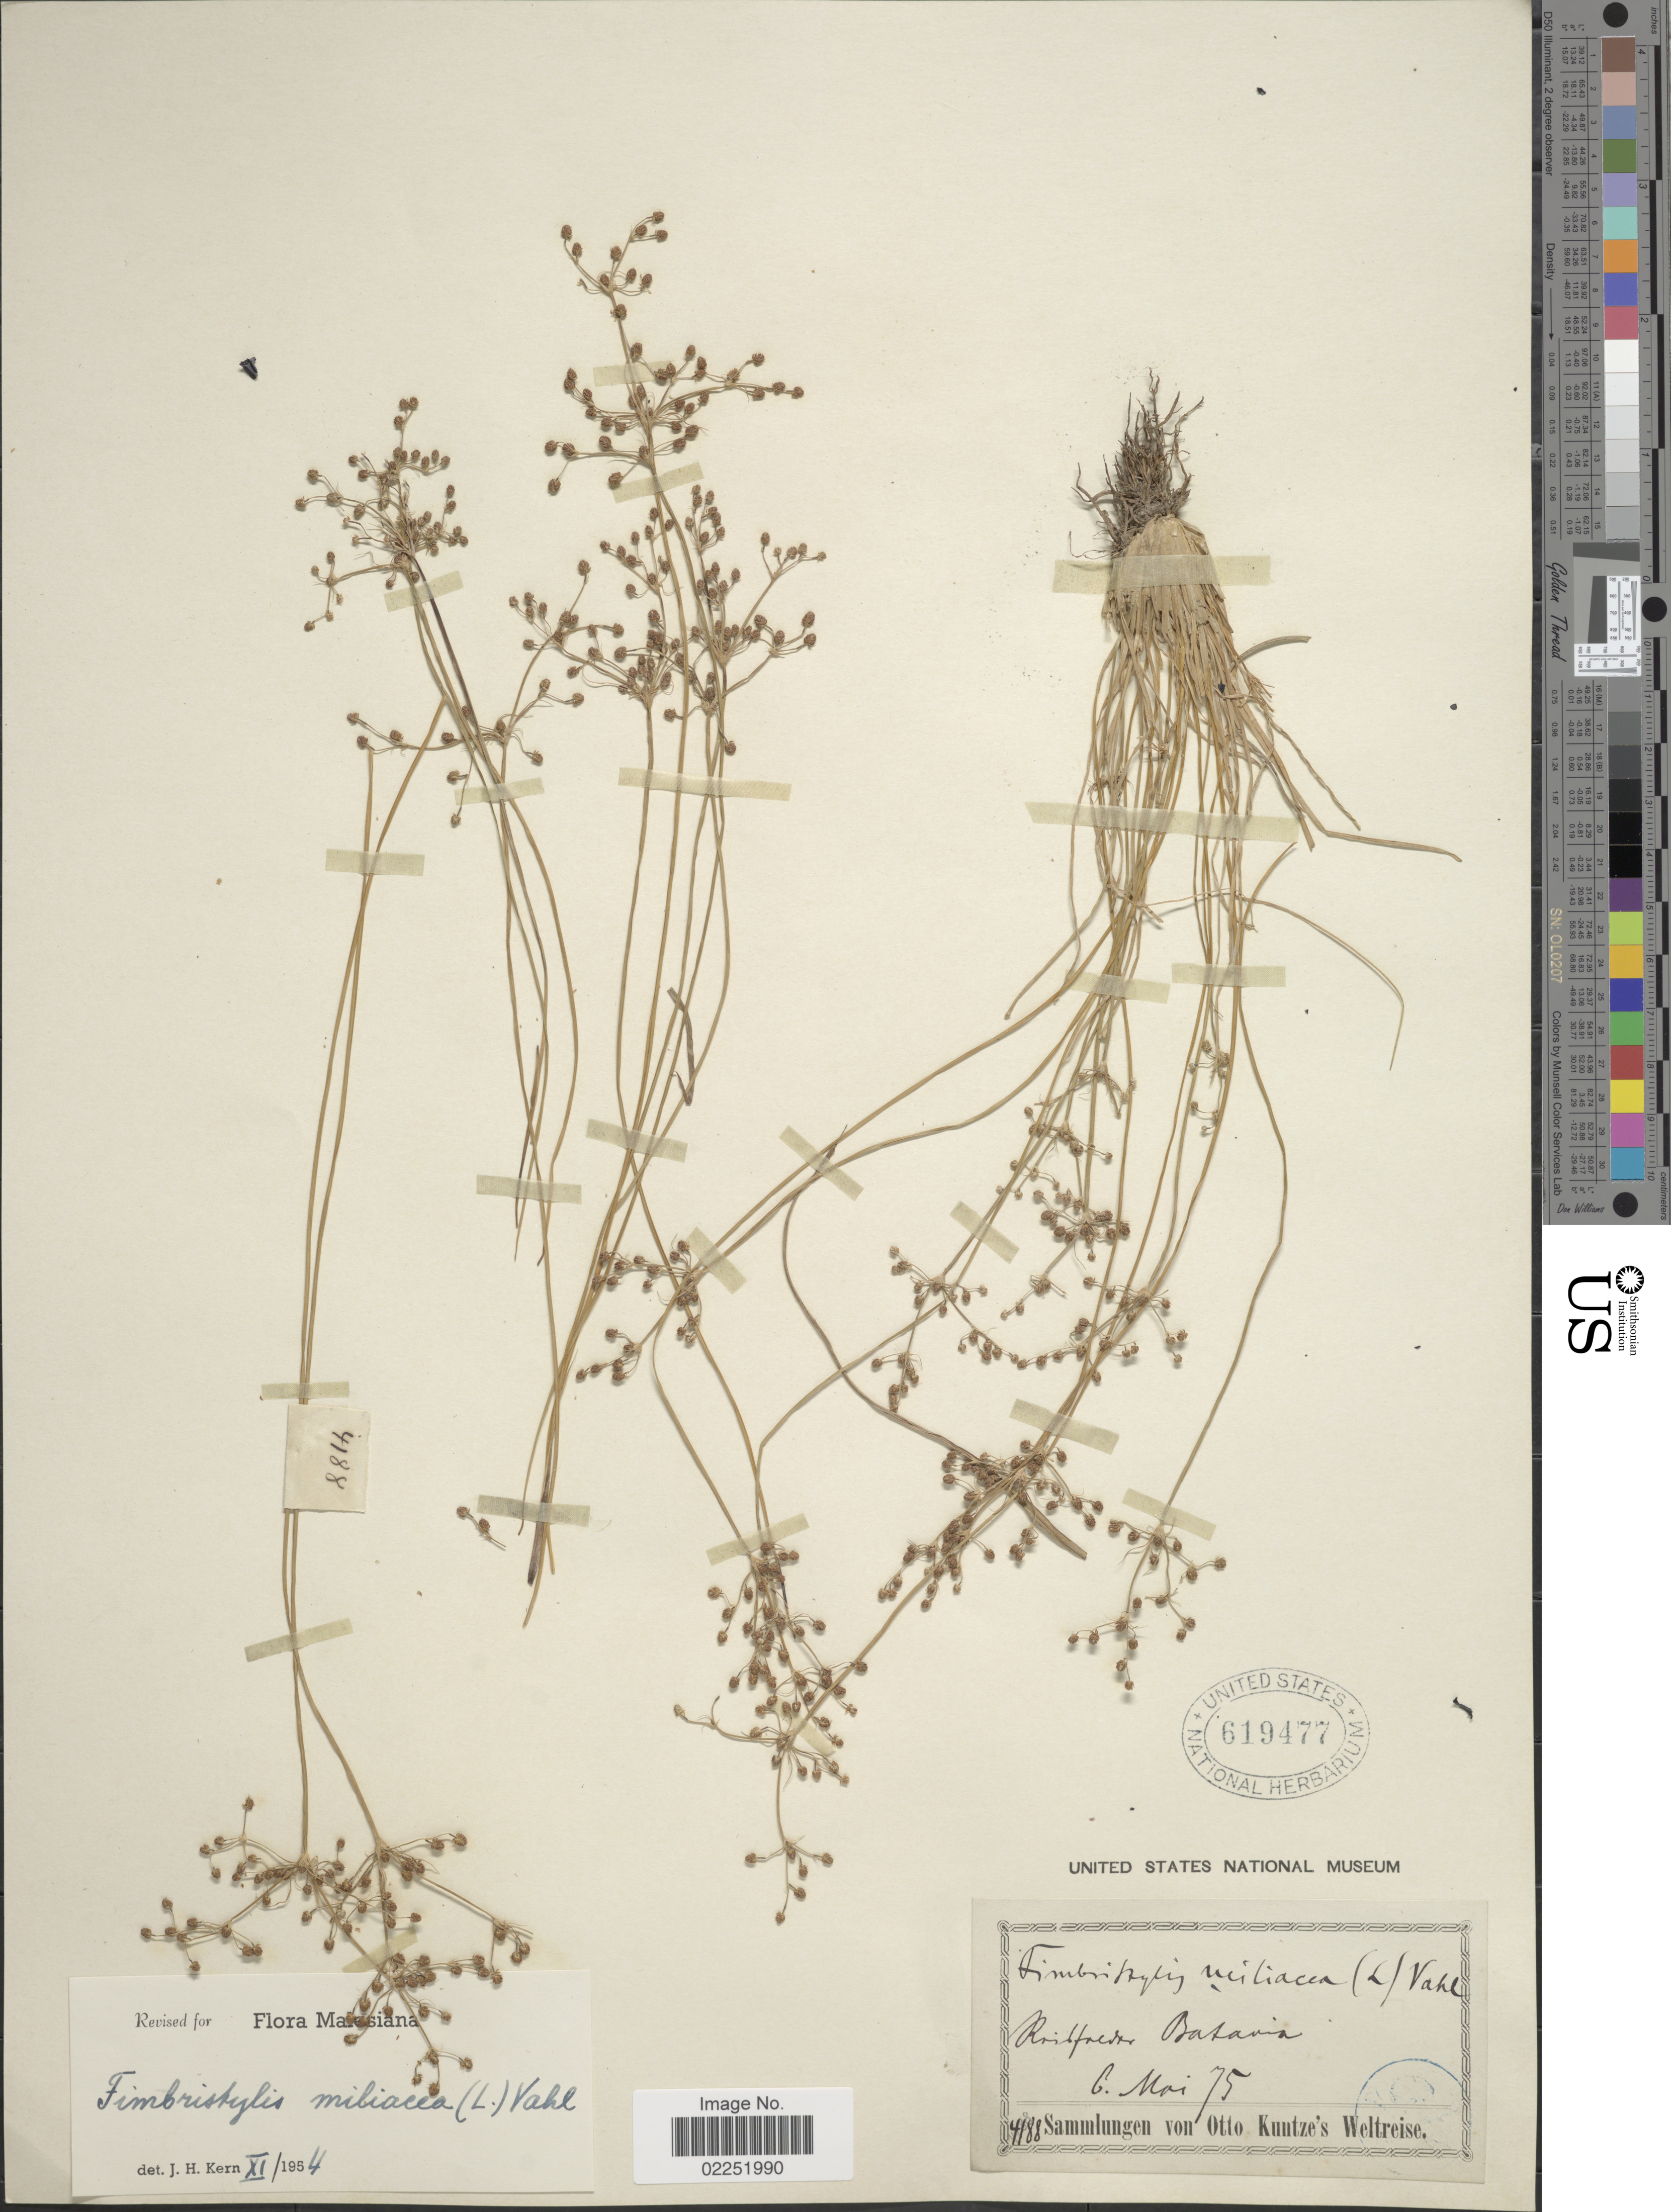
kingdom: Plantae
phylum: Tracheophyta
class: Liliopsida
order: Poales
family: Cyperaceae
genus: Fimbristylis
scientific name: Fimbristylis littoralis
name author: Gaudich.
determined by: Strong, M. T., (US), Smithsonian Institution - National Museum of Natural History (UNITED STATES)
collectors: C.E.O. Kuntze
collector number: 4188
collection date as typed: Transcribed d/m/y: 6/5/75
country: Indonesia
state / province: Java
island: Java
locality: [illegible text] Batavia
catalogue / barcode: US 619477